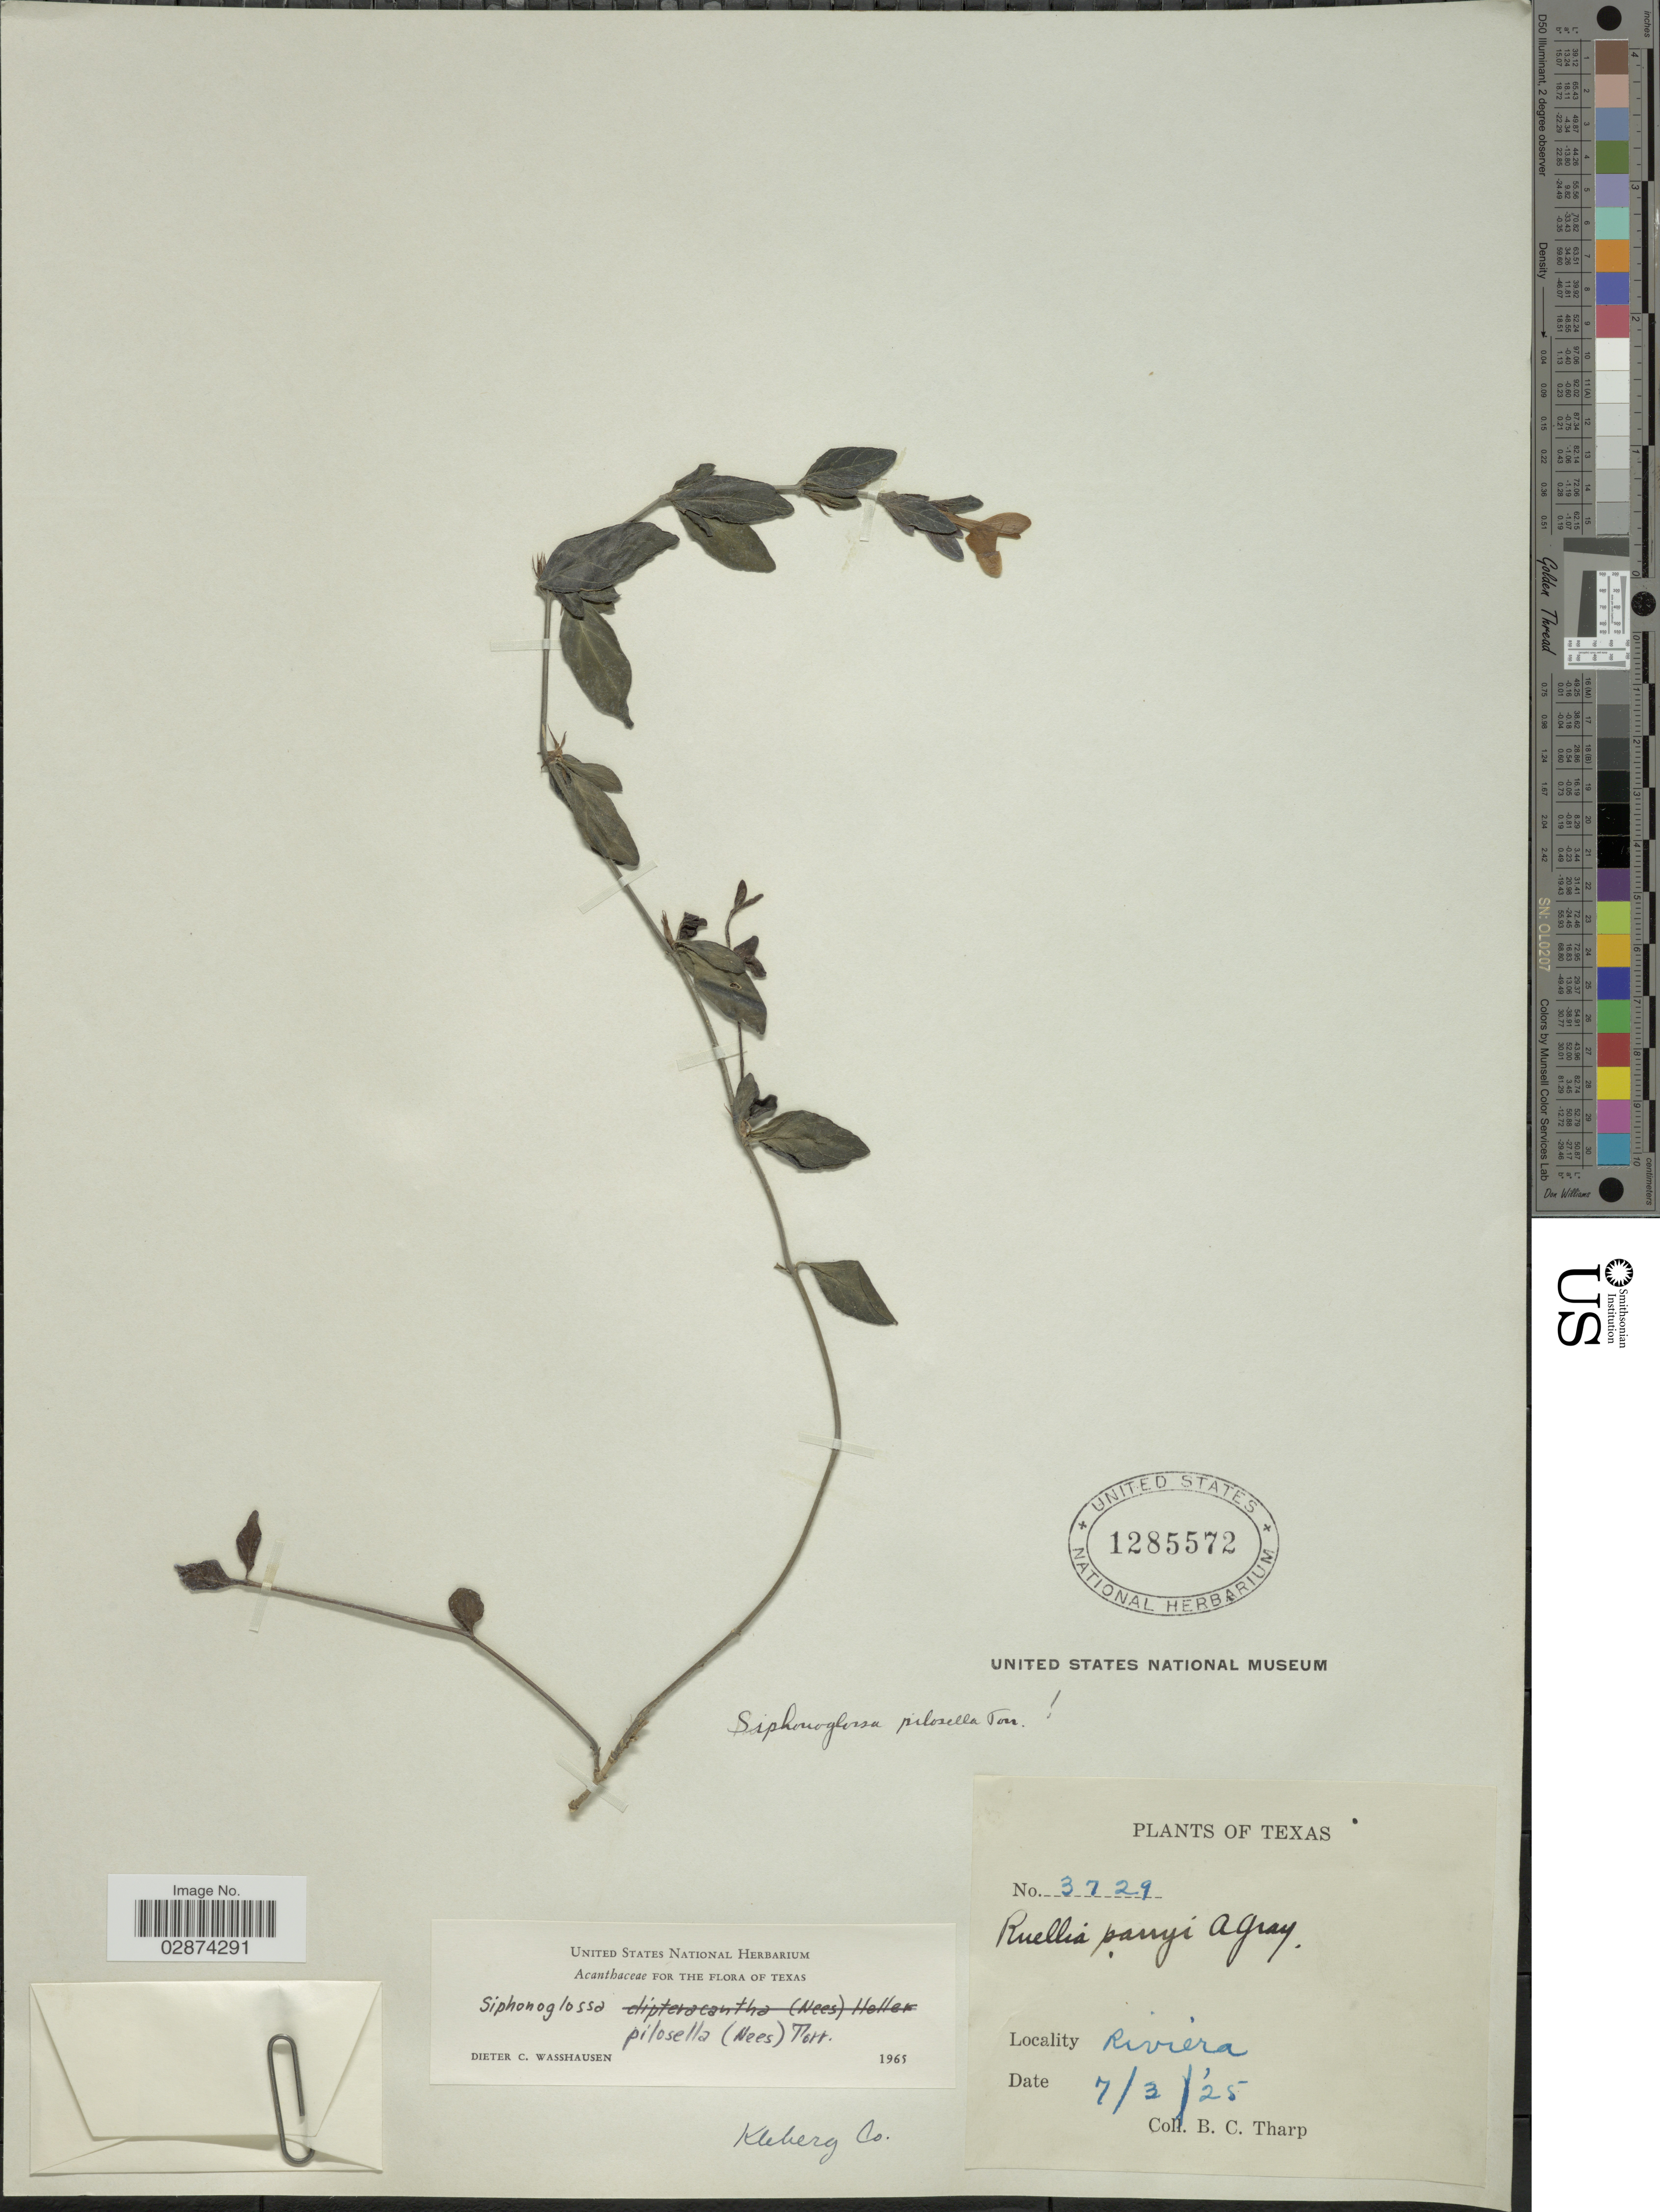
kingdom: Plantae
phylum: Tracheophyta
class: Magnoliopsida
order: Lamiales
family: Acanthaceae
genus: Justicia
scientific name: Justicia pilosella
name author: (Nees) Hilsenb.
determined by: Fisher, Amanda, (LOB), California State University, Long Beach (UNITED STATES)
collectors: B. C. Tharp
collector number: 3729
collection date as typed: Transcribed d/m/y: 3/7/25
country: United States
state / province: Texas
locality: Riviera. Kleberg Co.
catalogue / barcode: US 1285572